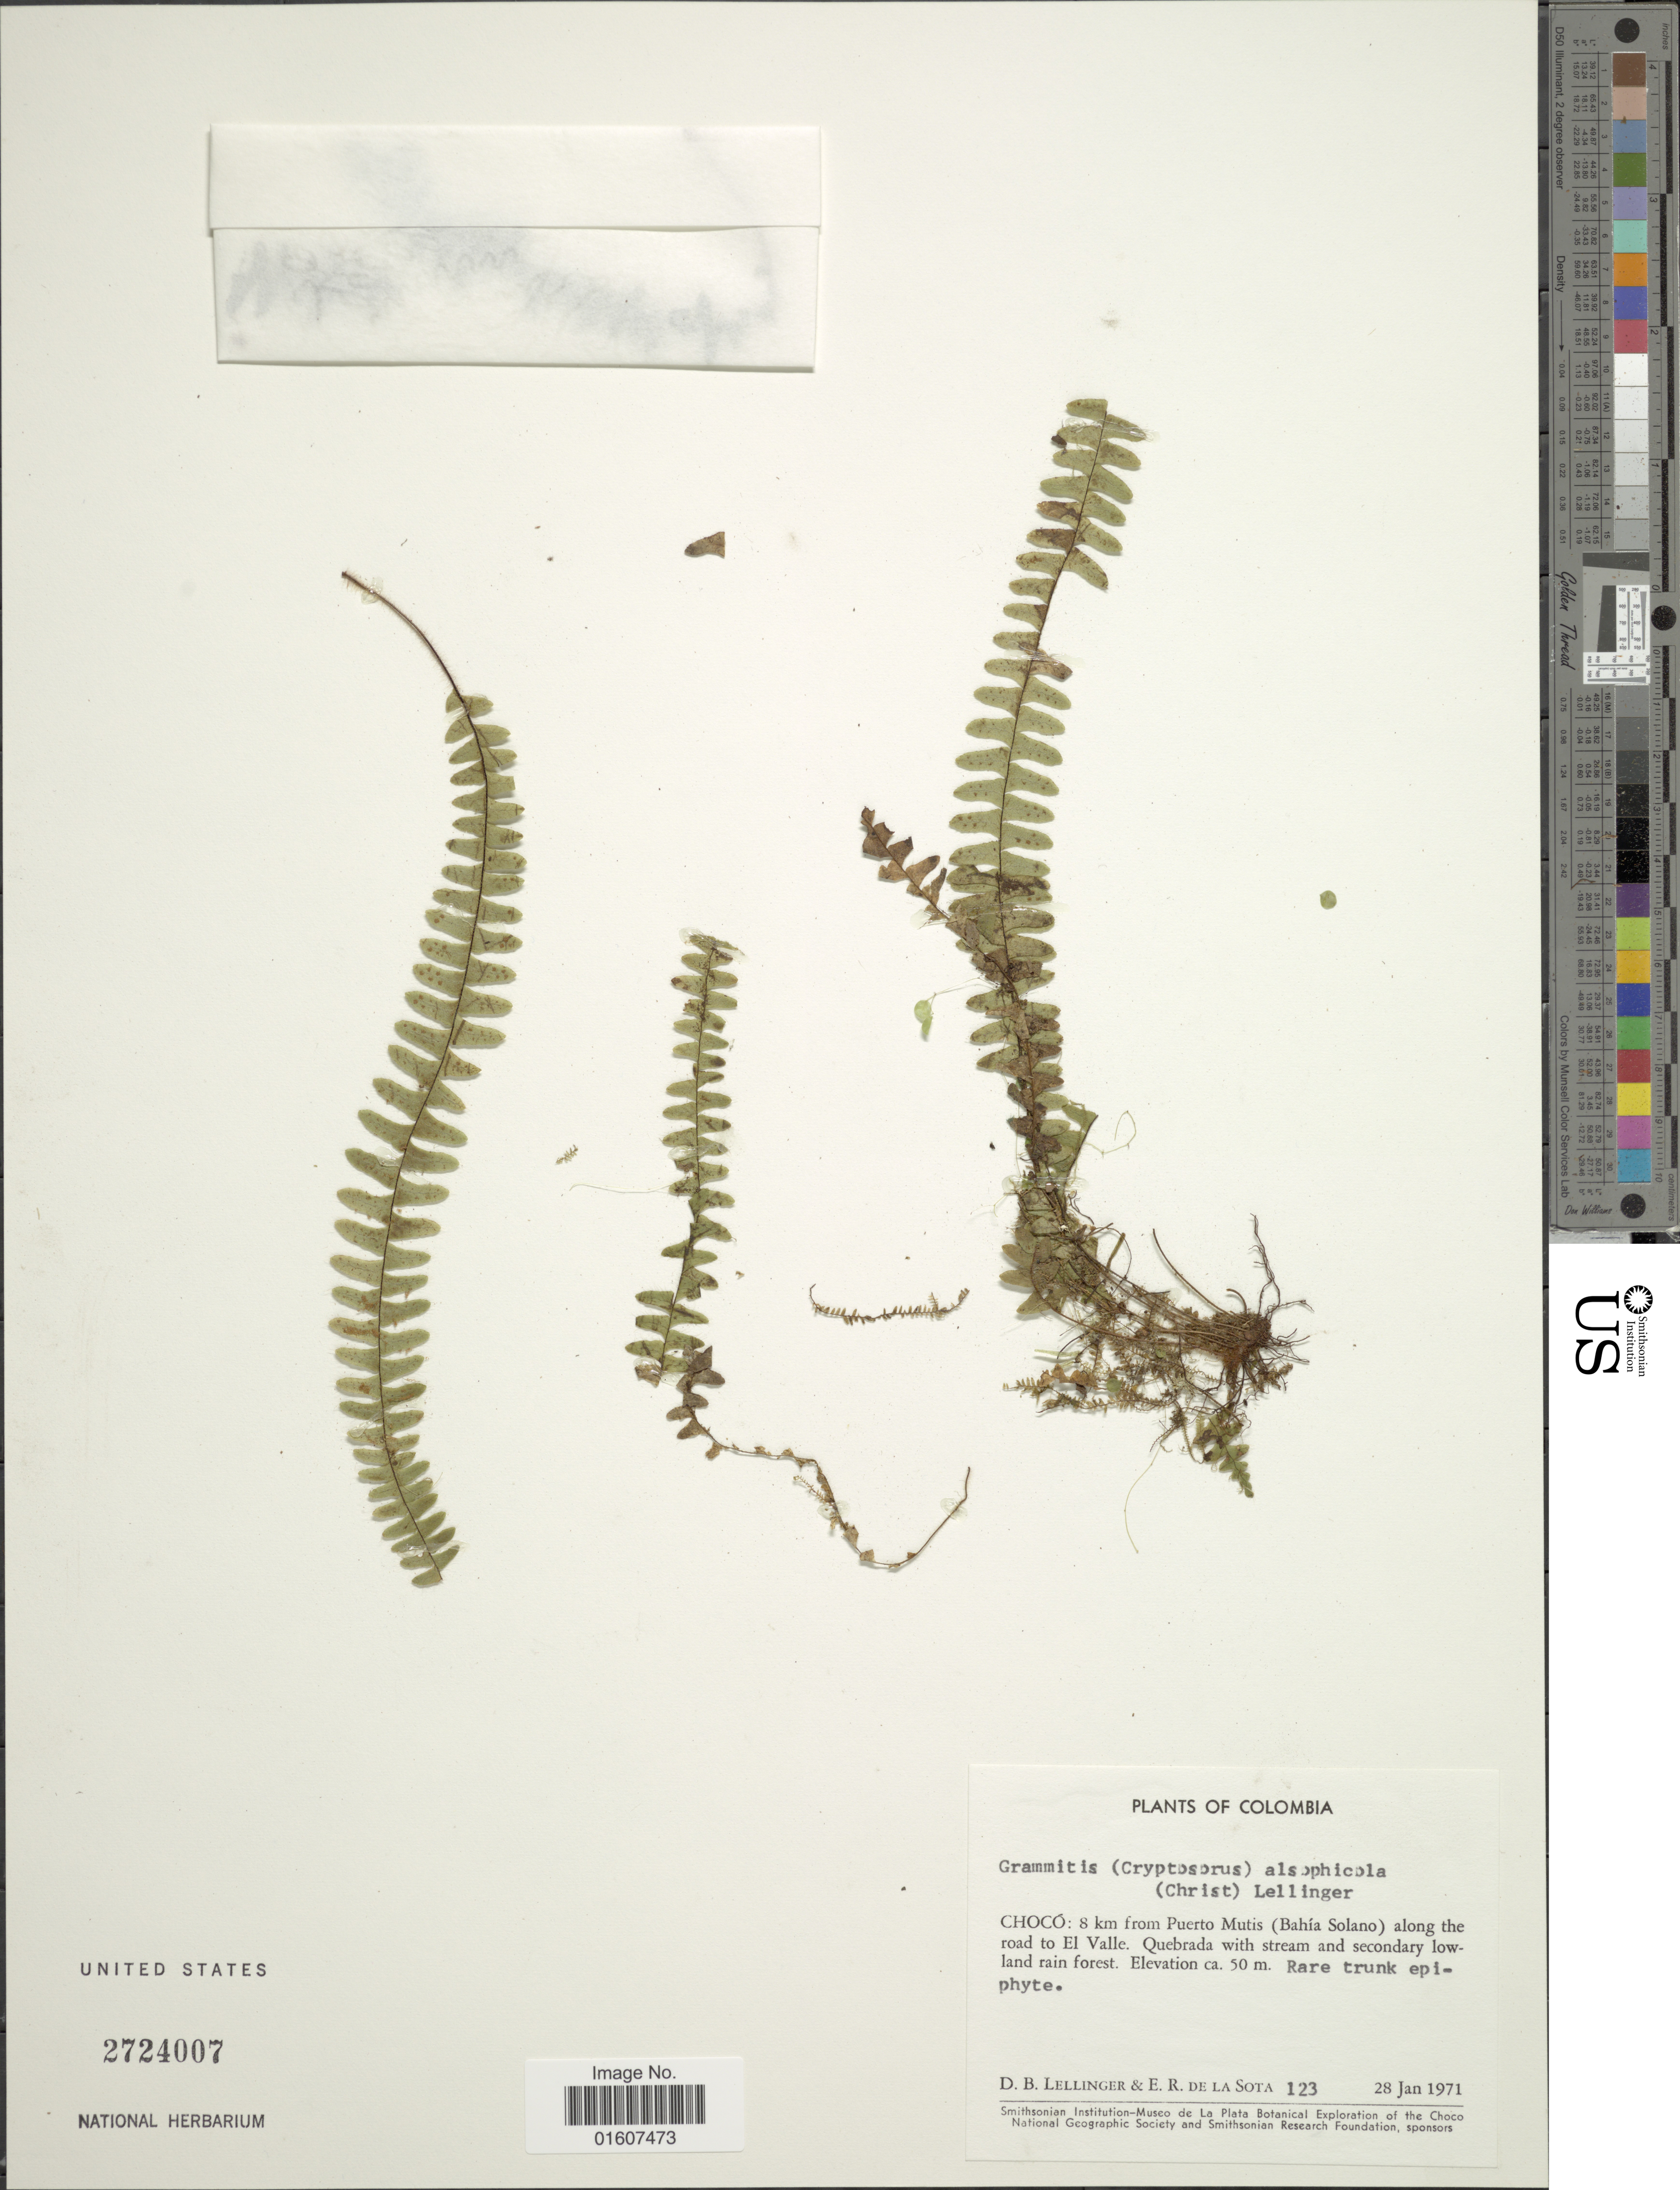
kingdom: Plantae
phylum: Tracheophyta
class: Polypodiopsida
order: Polypodiales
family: Polypodiaceae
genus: Terpsichore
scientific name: Terpsichore alsophilicola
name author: (Christ) A.R. Sm.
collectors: D. B. Lellinger & E. R. de la Sota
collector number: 123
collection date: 1971-01-28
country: Colombia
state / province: Chocó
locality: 8 km from Puerto Mutis (Bahía Solano) along the road to El Valle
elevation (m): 50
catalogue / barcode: US 2724007